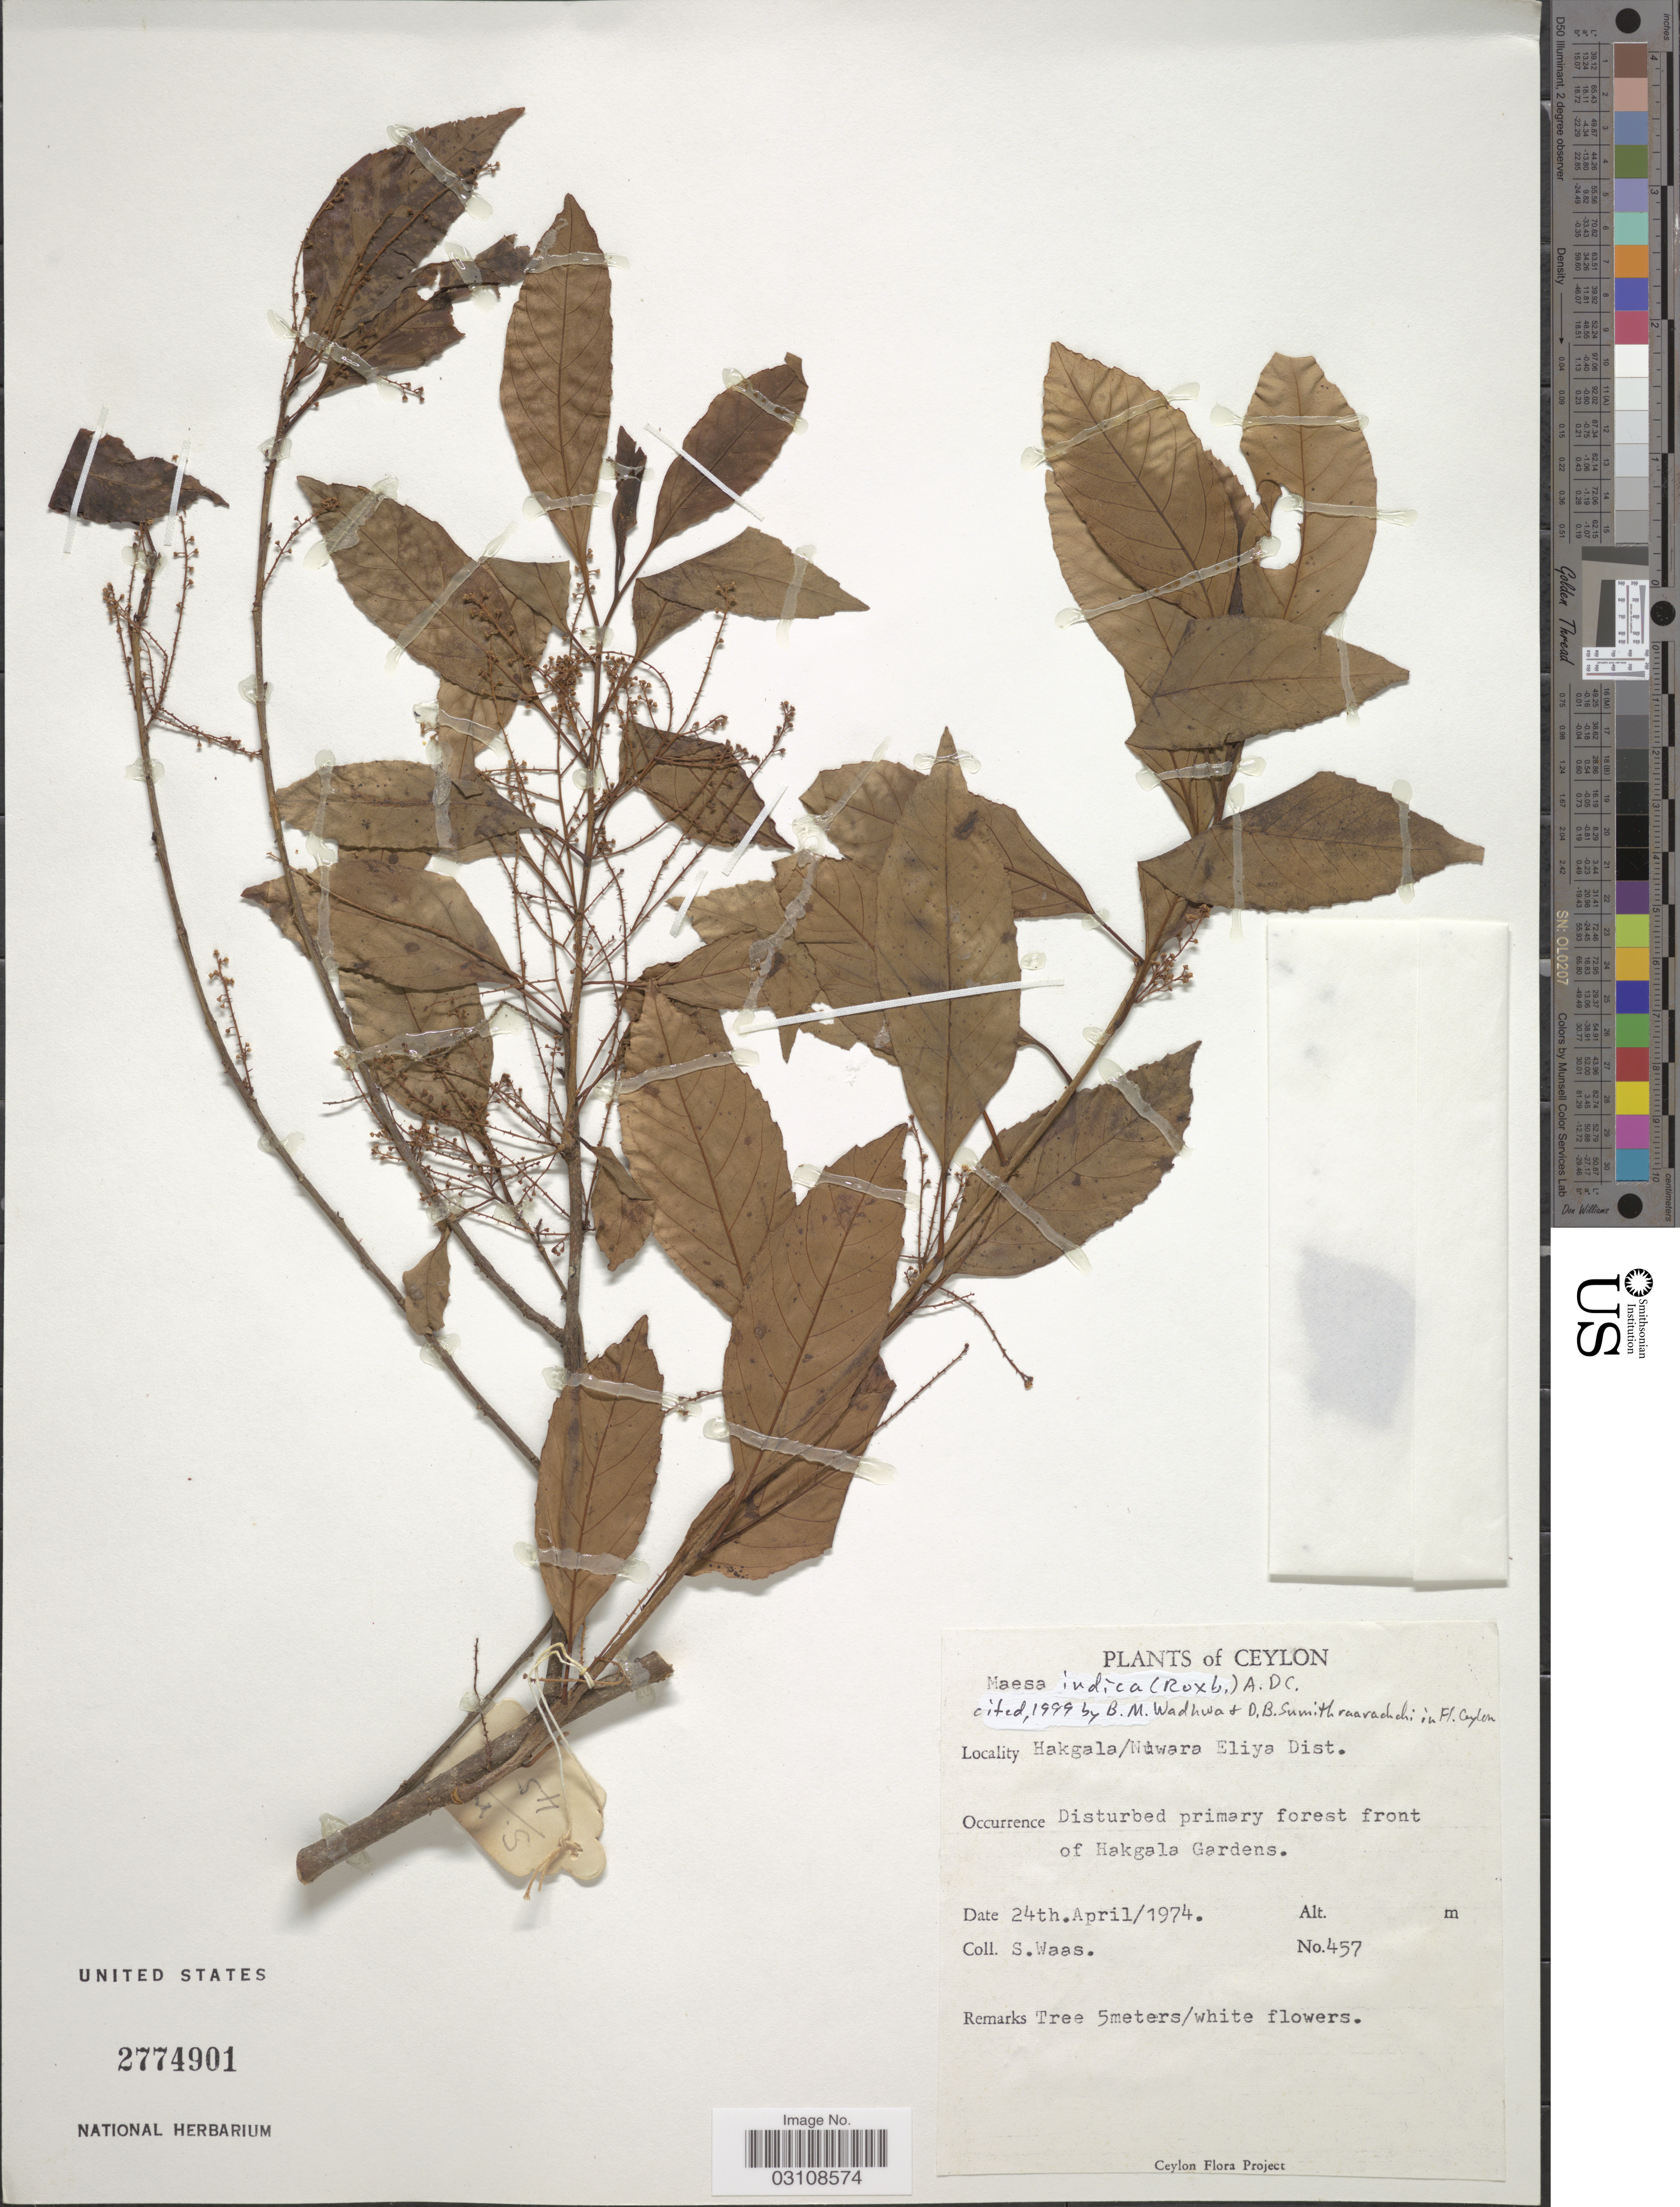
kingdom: Plantae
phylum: Tracheophyta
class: Magnoliopsida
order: Ericales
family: Primulaceae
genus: Maesa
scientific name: Maesa indica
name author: (Roxb.) A. DC.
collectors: S. Waas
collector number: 457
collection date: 1974-04-24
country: Sri Lanka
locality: Ceylon. Hakgala/Nuwara Eliya Dist. Disturbed primary forest front of Hakgala Gardens.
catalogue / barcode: US 2774901